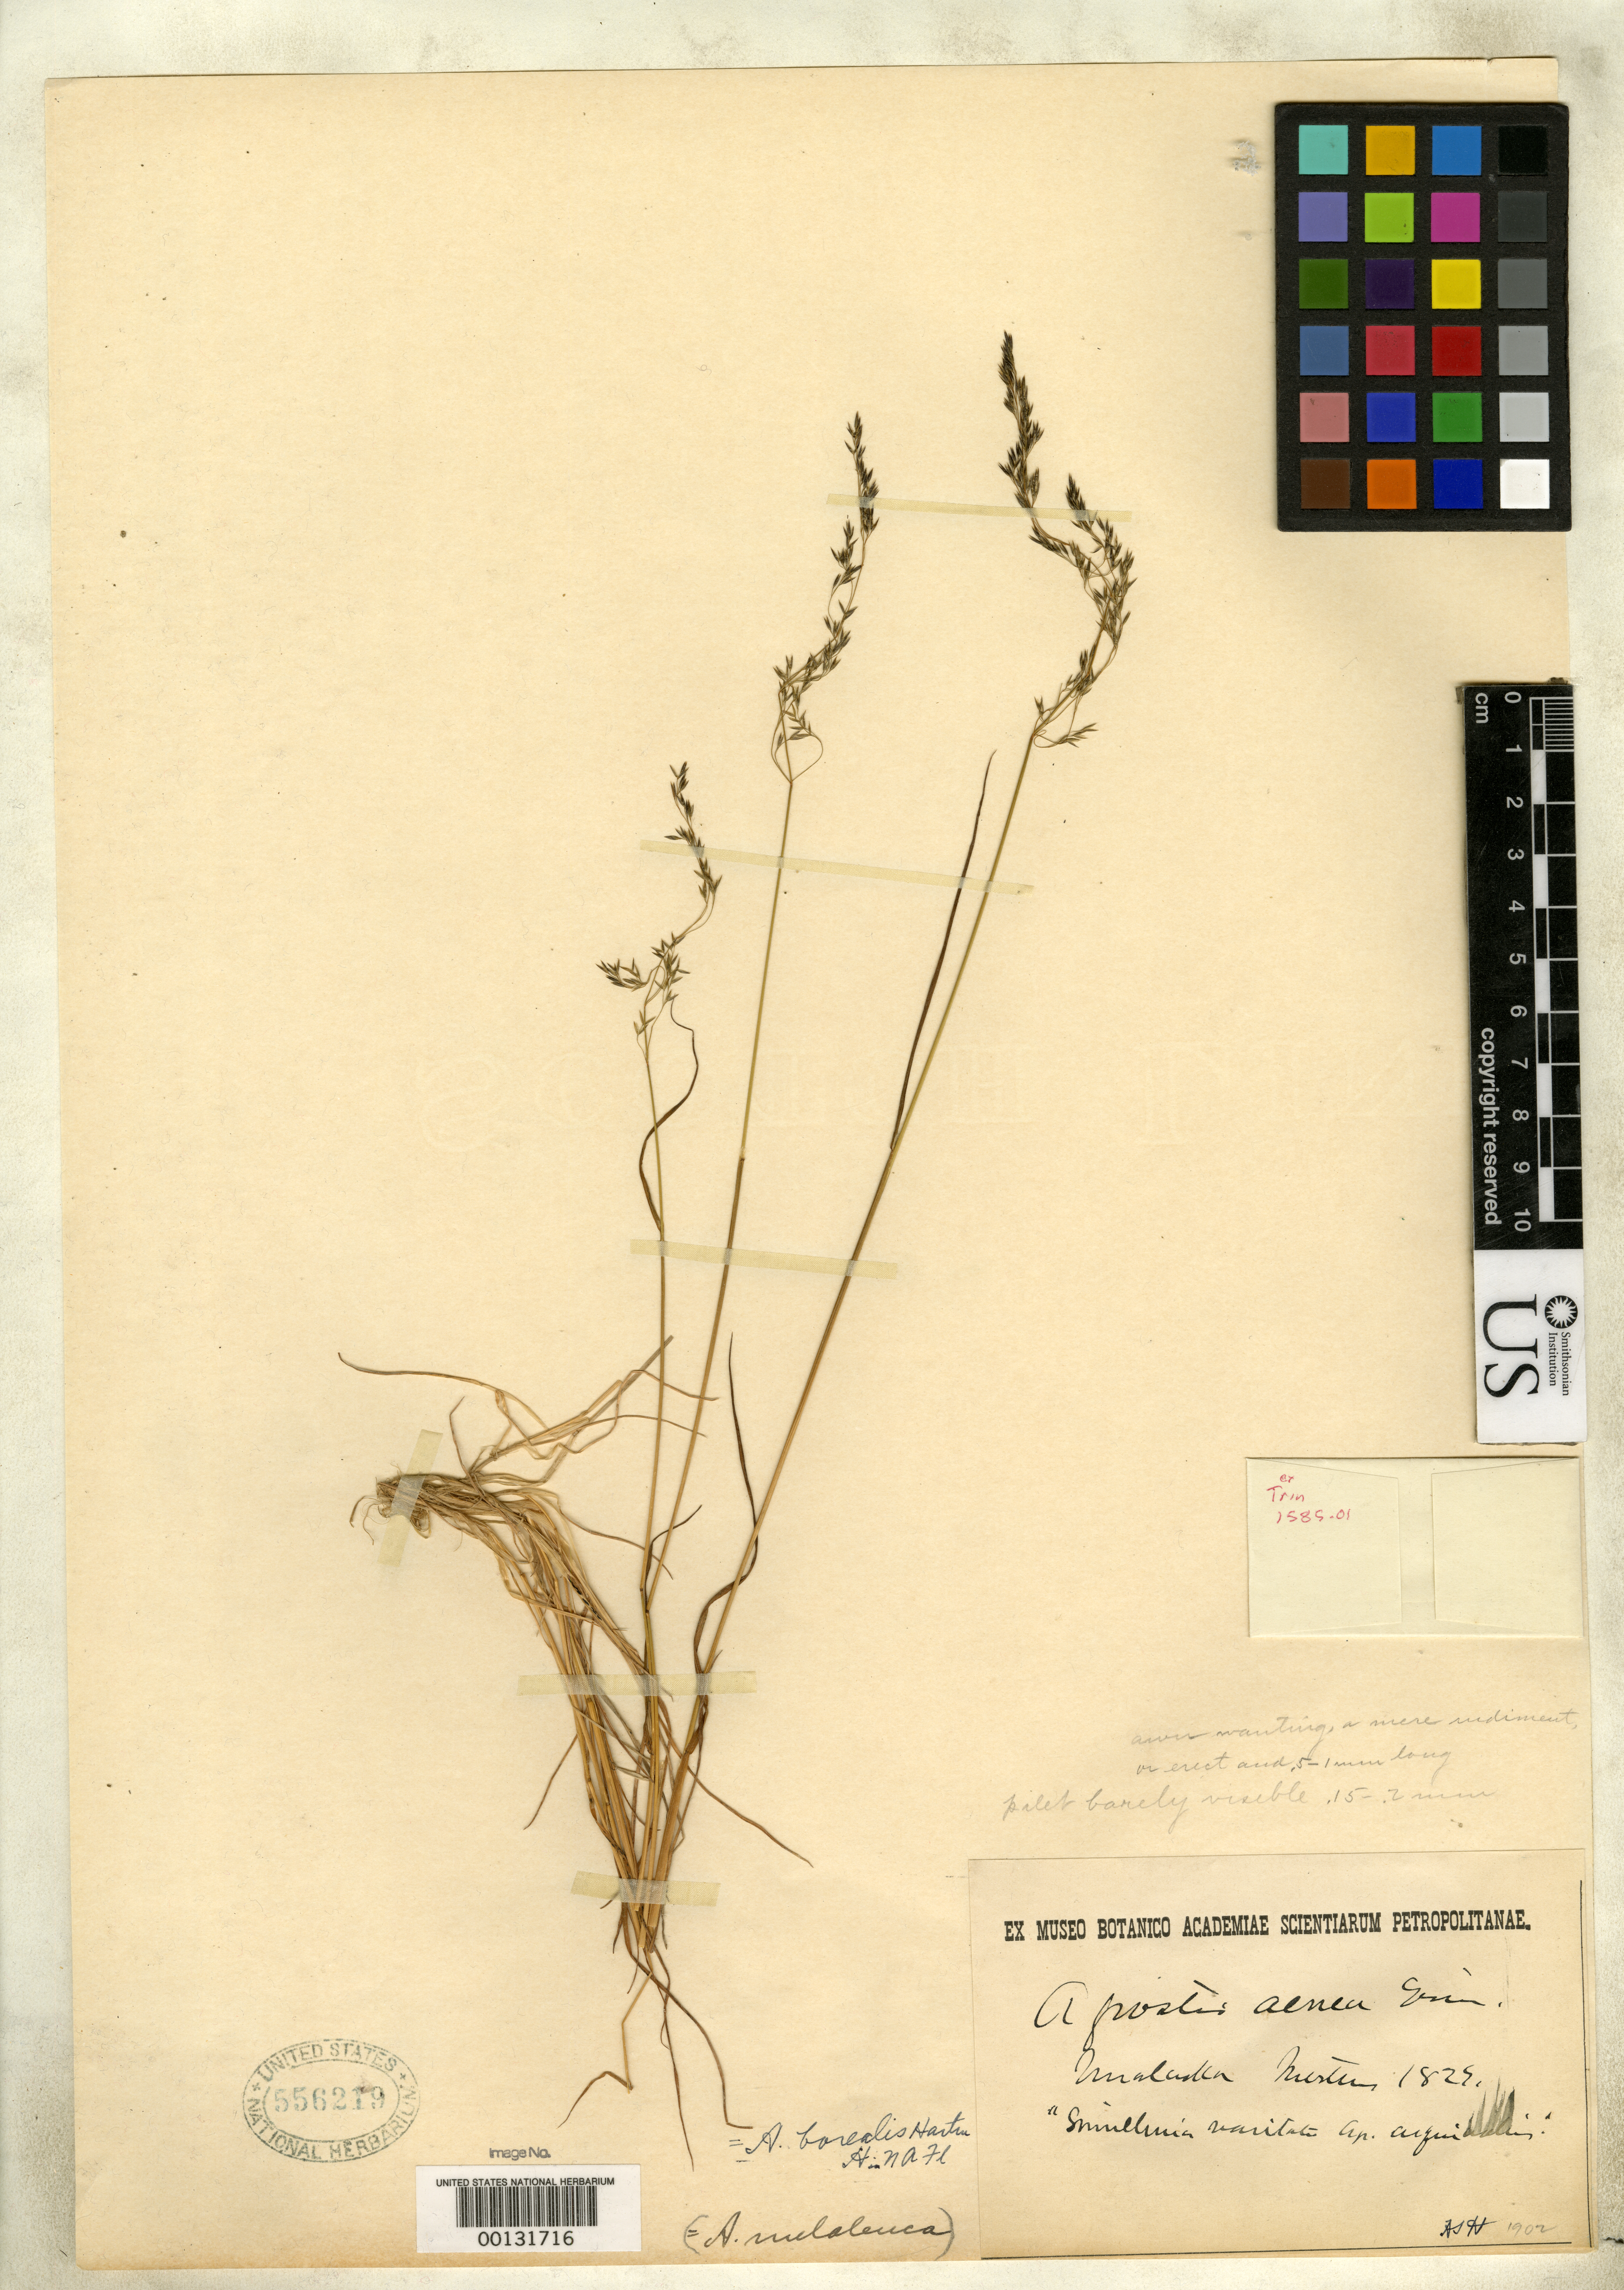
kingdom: Plantae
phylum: Tracheophyta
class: Liliopsida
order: Poales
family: Poaceae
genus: Agrostis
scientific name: Agrostis aenea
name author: Trin.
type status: Isotype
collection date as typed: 1829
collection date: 1829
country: United States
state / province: Alaska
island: Unalaska Island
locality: Unalaska.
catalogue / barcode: US 556219